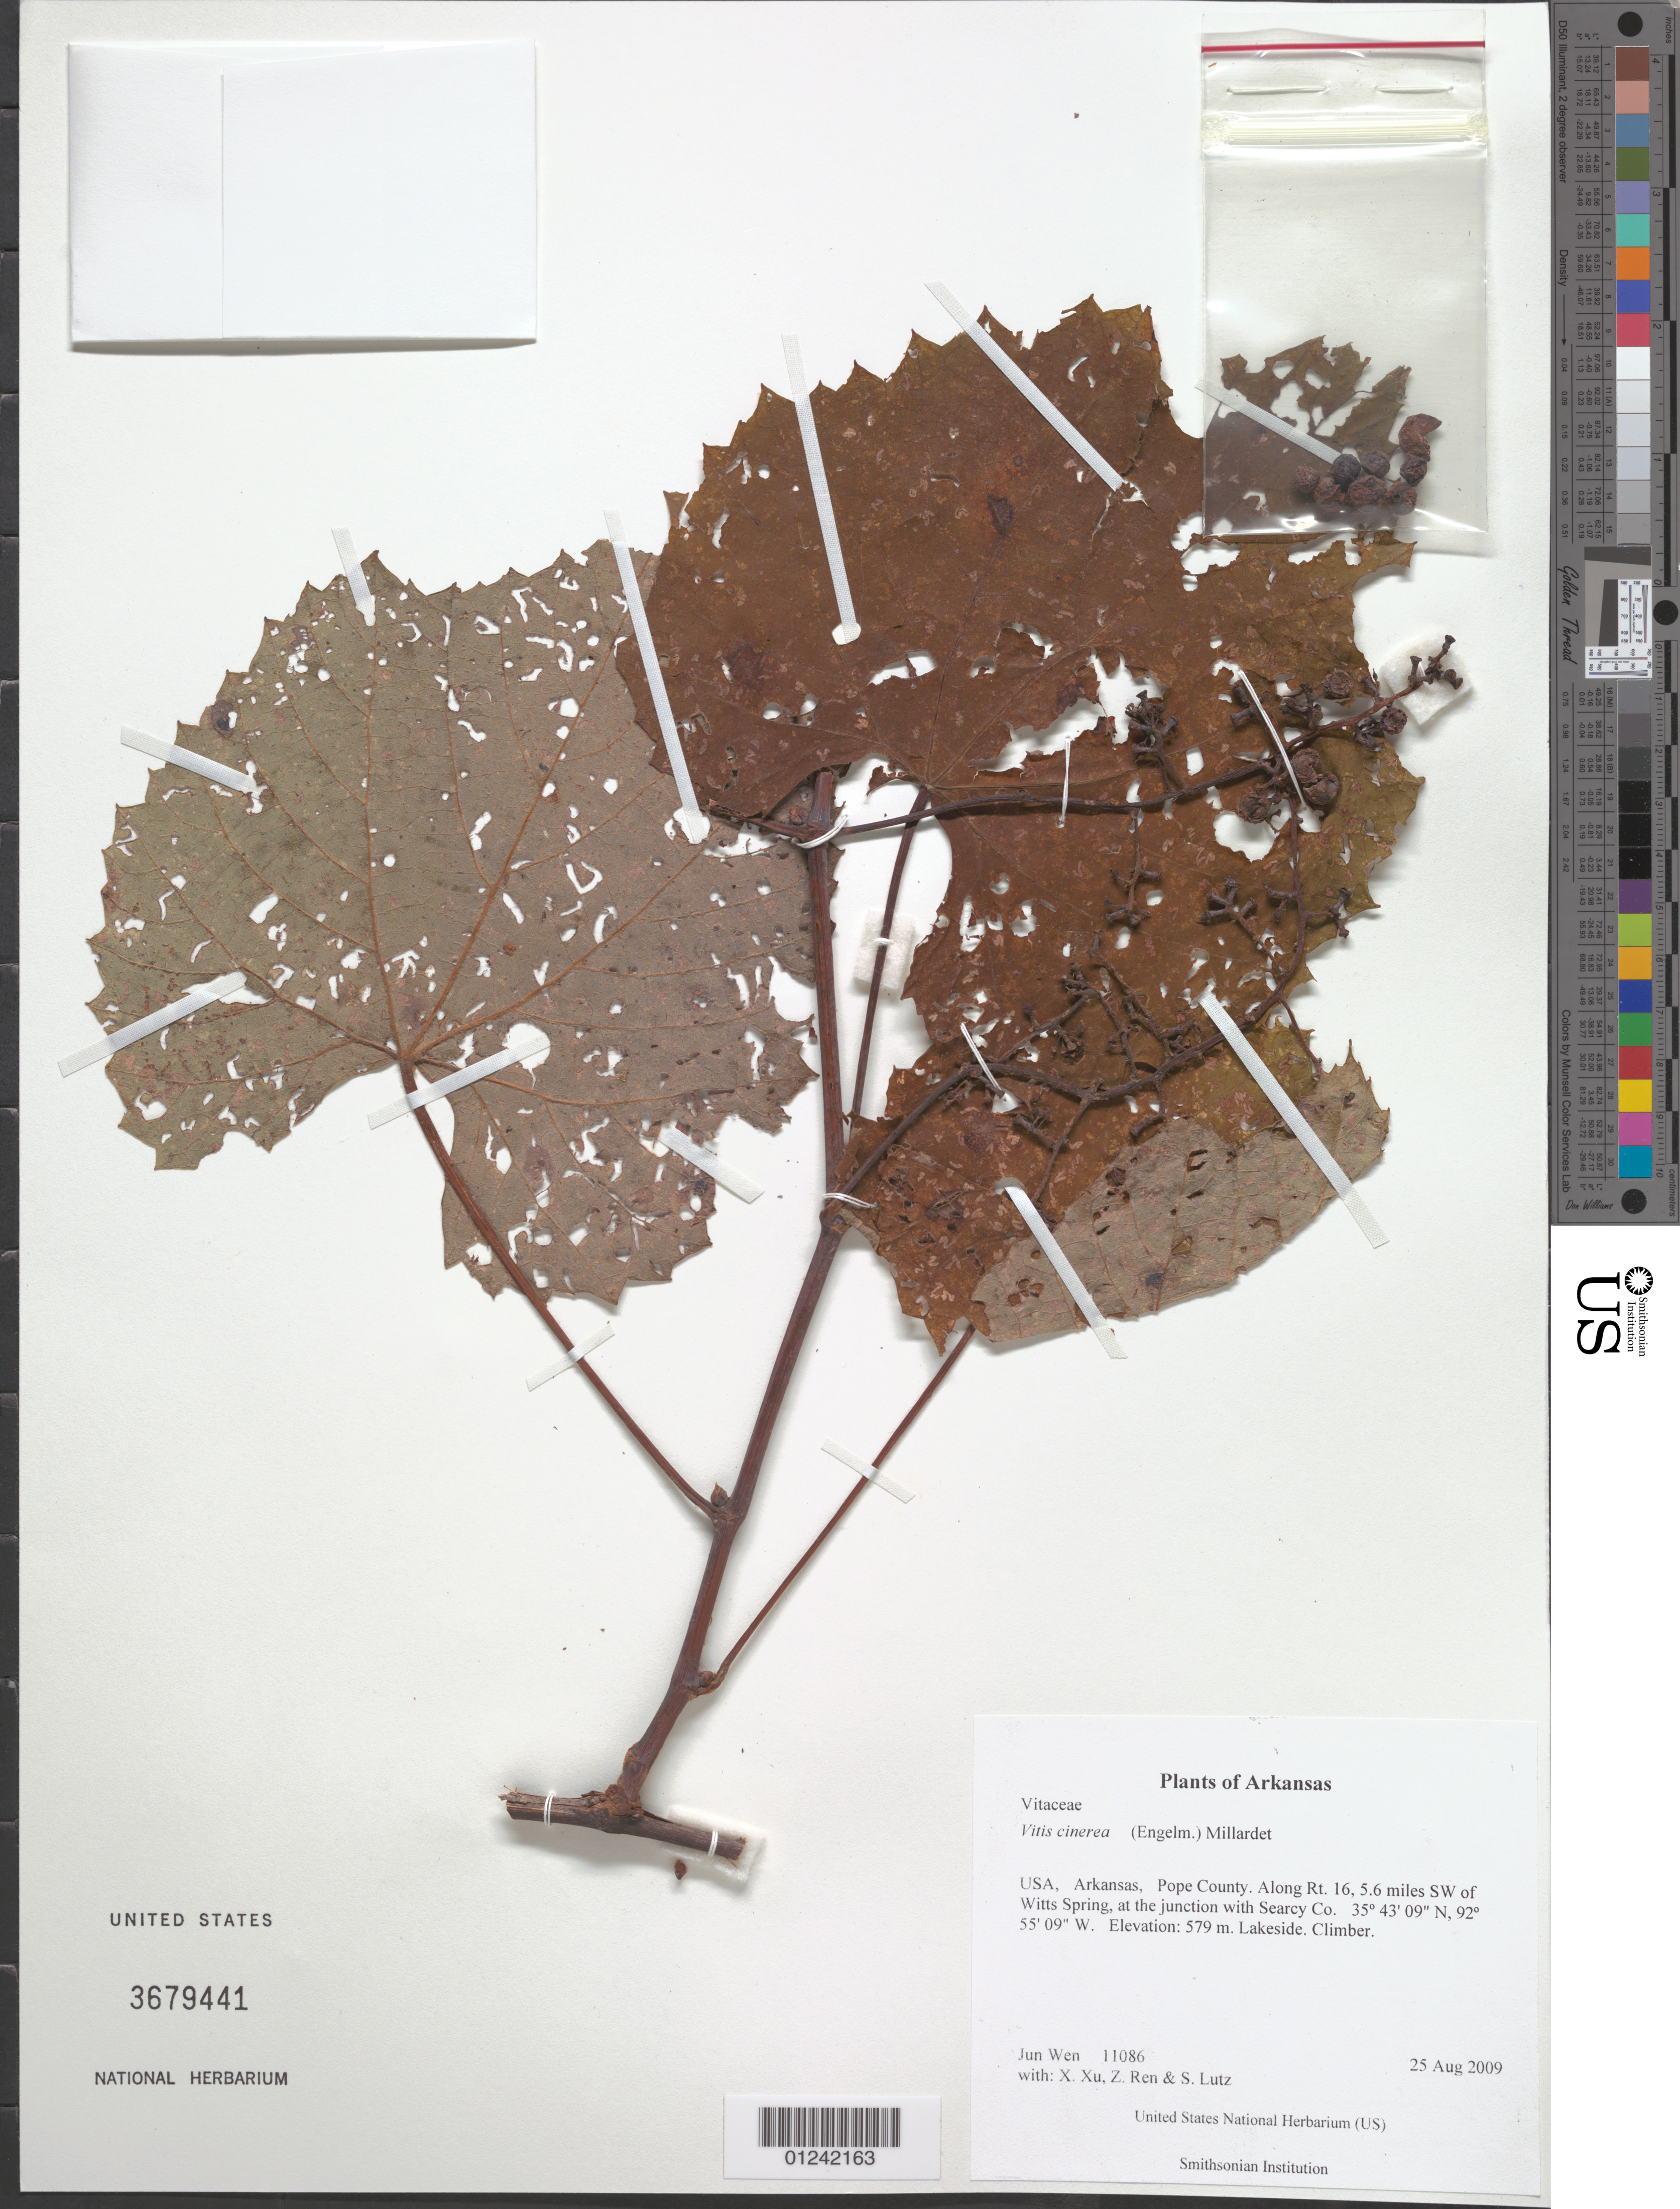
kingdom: Plantae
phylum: Tracheophyta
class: Magnoliopsida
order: Vitales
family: Vitaceae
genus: Vitis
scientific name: Vitis cinerea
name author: (Engelm.) Millardet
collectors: J. Wen, X. Xu, Z. Ren & S. Lutz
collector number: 11086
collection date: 2009-08-25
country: United States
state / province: Arkansas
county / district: Pope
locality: Along Rt. 16, 5.6 miles SW of Witts Spring, at the junction with Searcy Co.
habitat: Lakeside.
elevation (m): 579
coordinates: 35 43 08.7 N, 92 55 09.4 W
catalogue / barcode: US 3679441